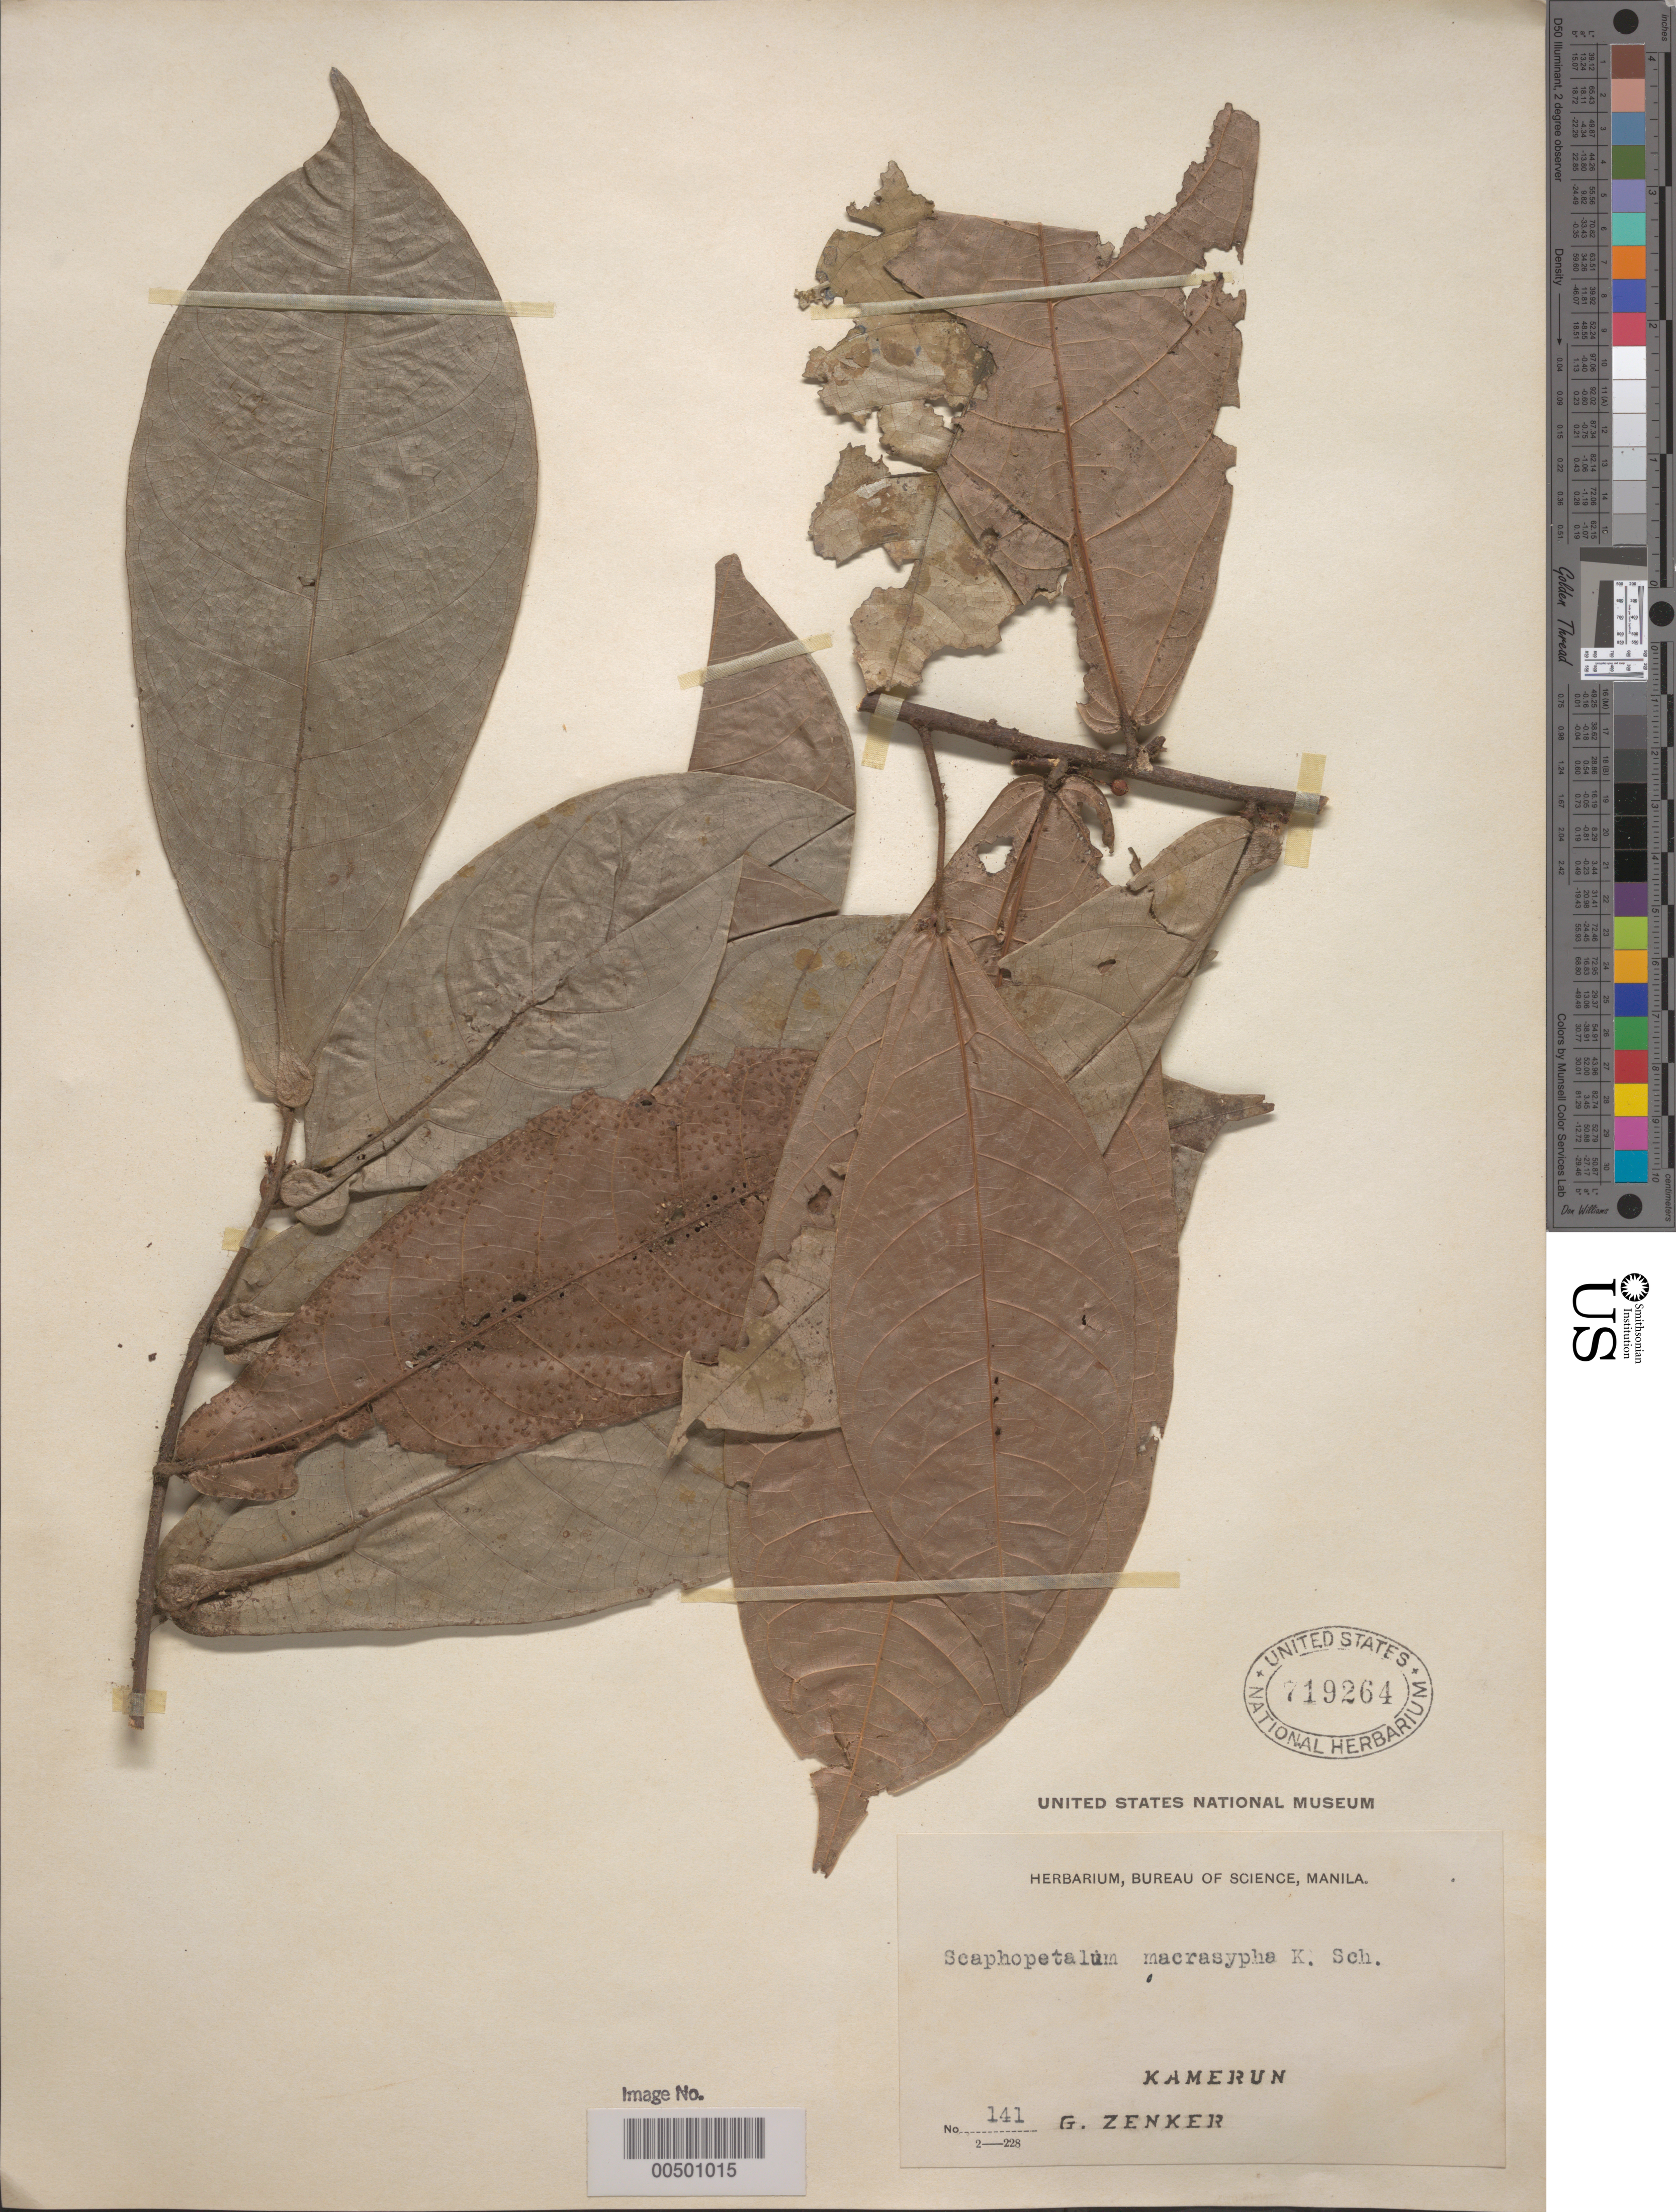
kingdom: Plantae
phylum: Tracheophyta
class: Magnoliopsida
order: Malvales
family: Malvaceae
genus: Scaphopetalum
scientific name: Scaphopetalum macrosypha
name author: K. Schum.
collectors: G. A. Zenker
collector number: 141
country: Cameroon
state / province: Sud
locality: Bipindi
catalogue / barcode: US 719264